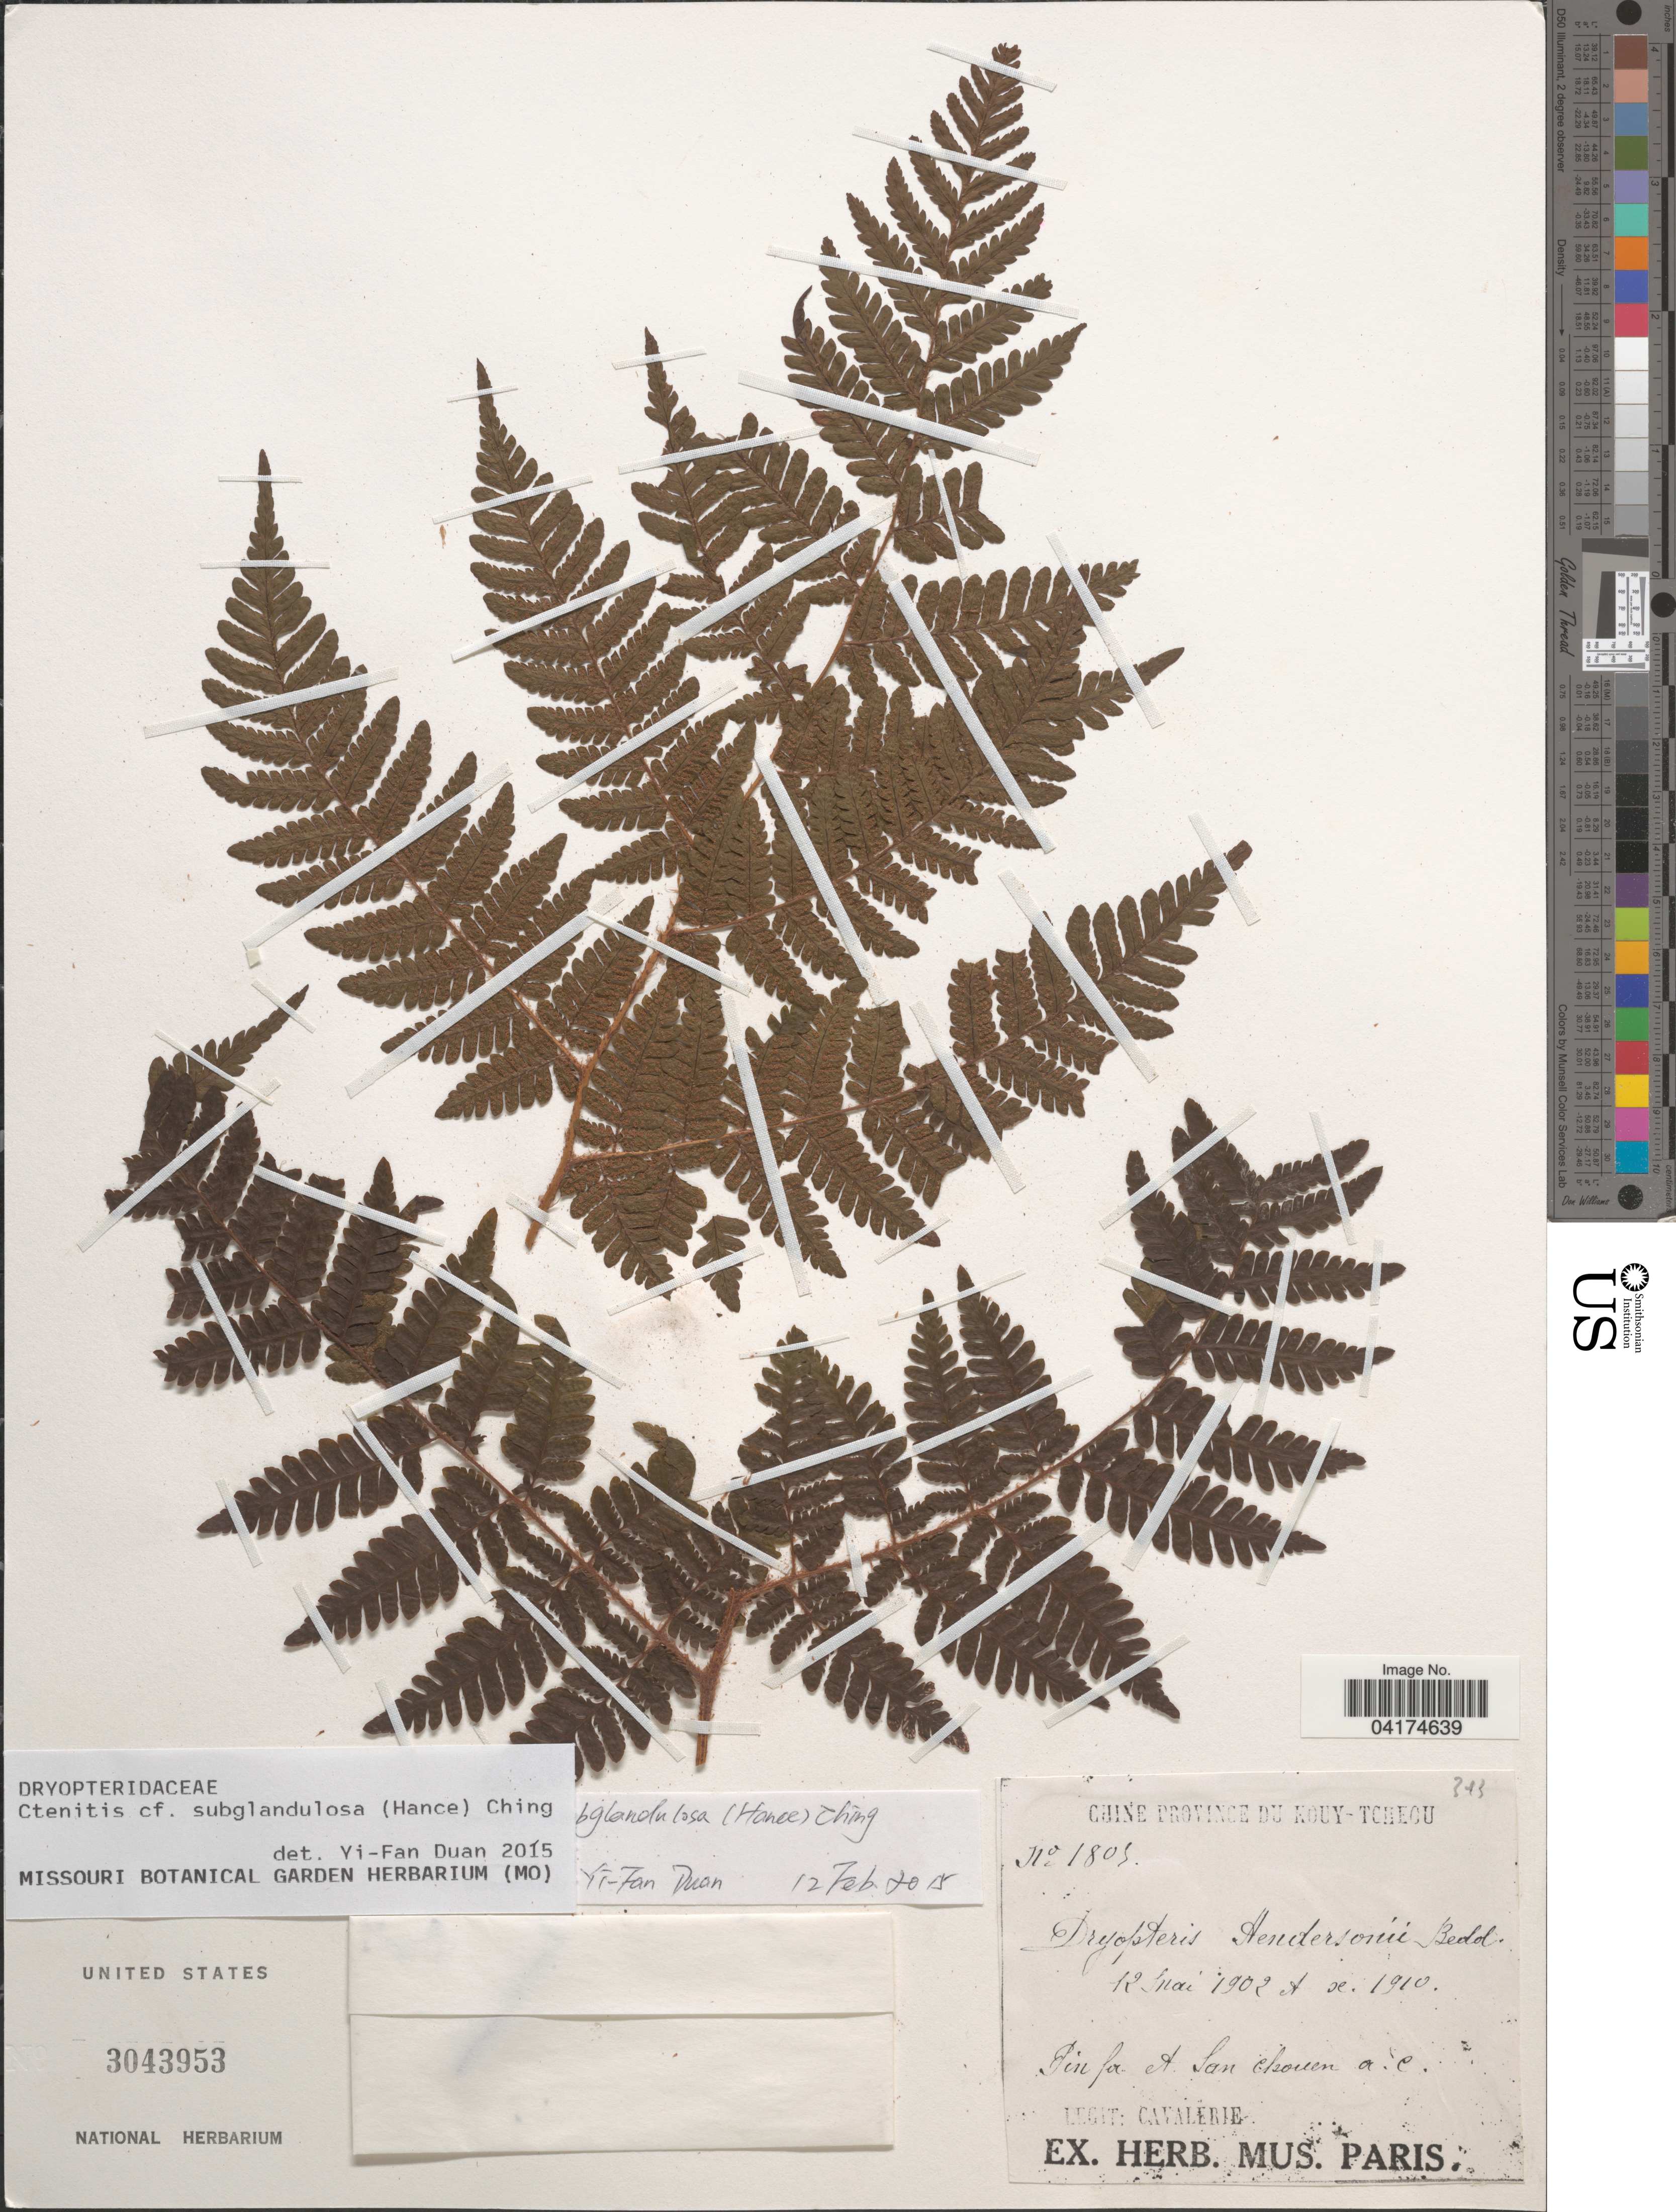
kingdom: Plantae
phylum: Tracheophyta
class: Polypodiopsida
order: Polypodiales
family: Dryopteridaceae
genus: Ctenitis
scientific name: Ctenitis subglandulosa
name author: (Hance) Ching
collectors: -. Cavalerie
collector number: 1805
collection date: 1902-05-12/1910-05-12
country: China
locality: Chine Province du Kouy-Tcheou. Pin fa A San chouen a C. [interpreted]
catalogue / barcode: US 3043953